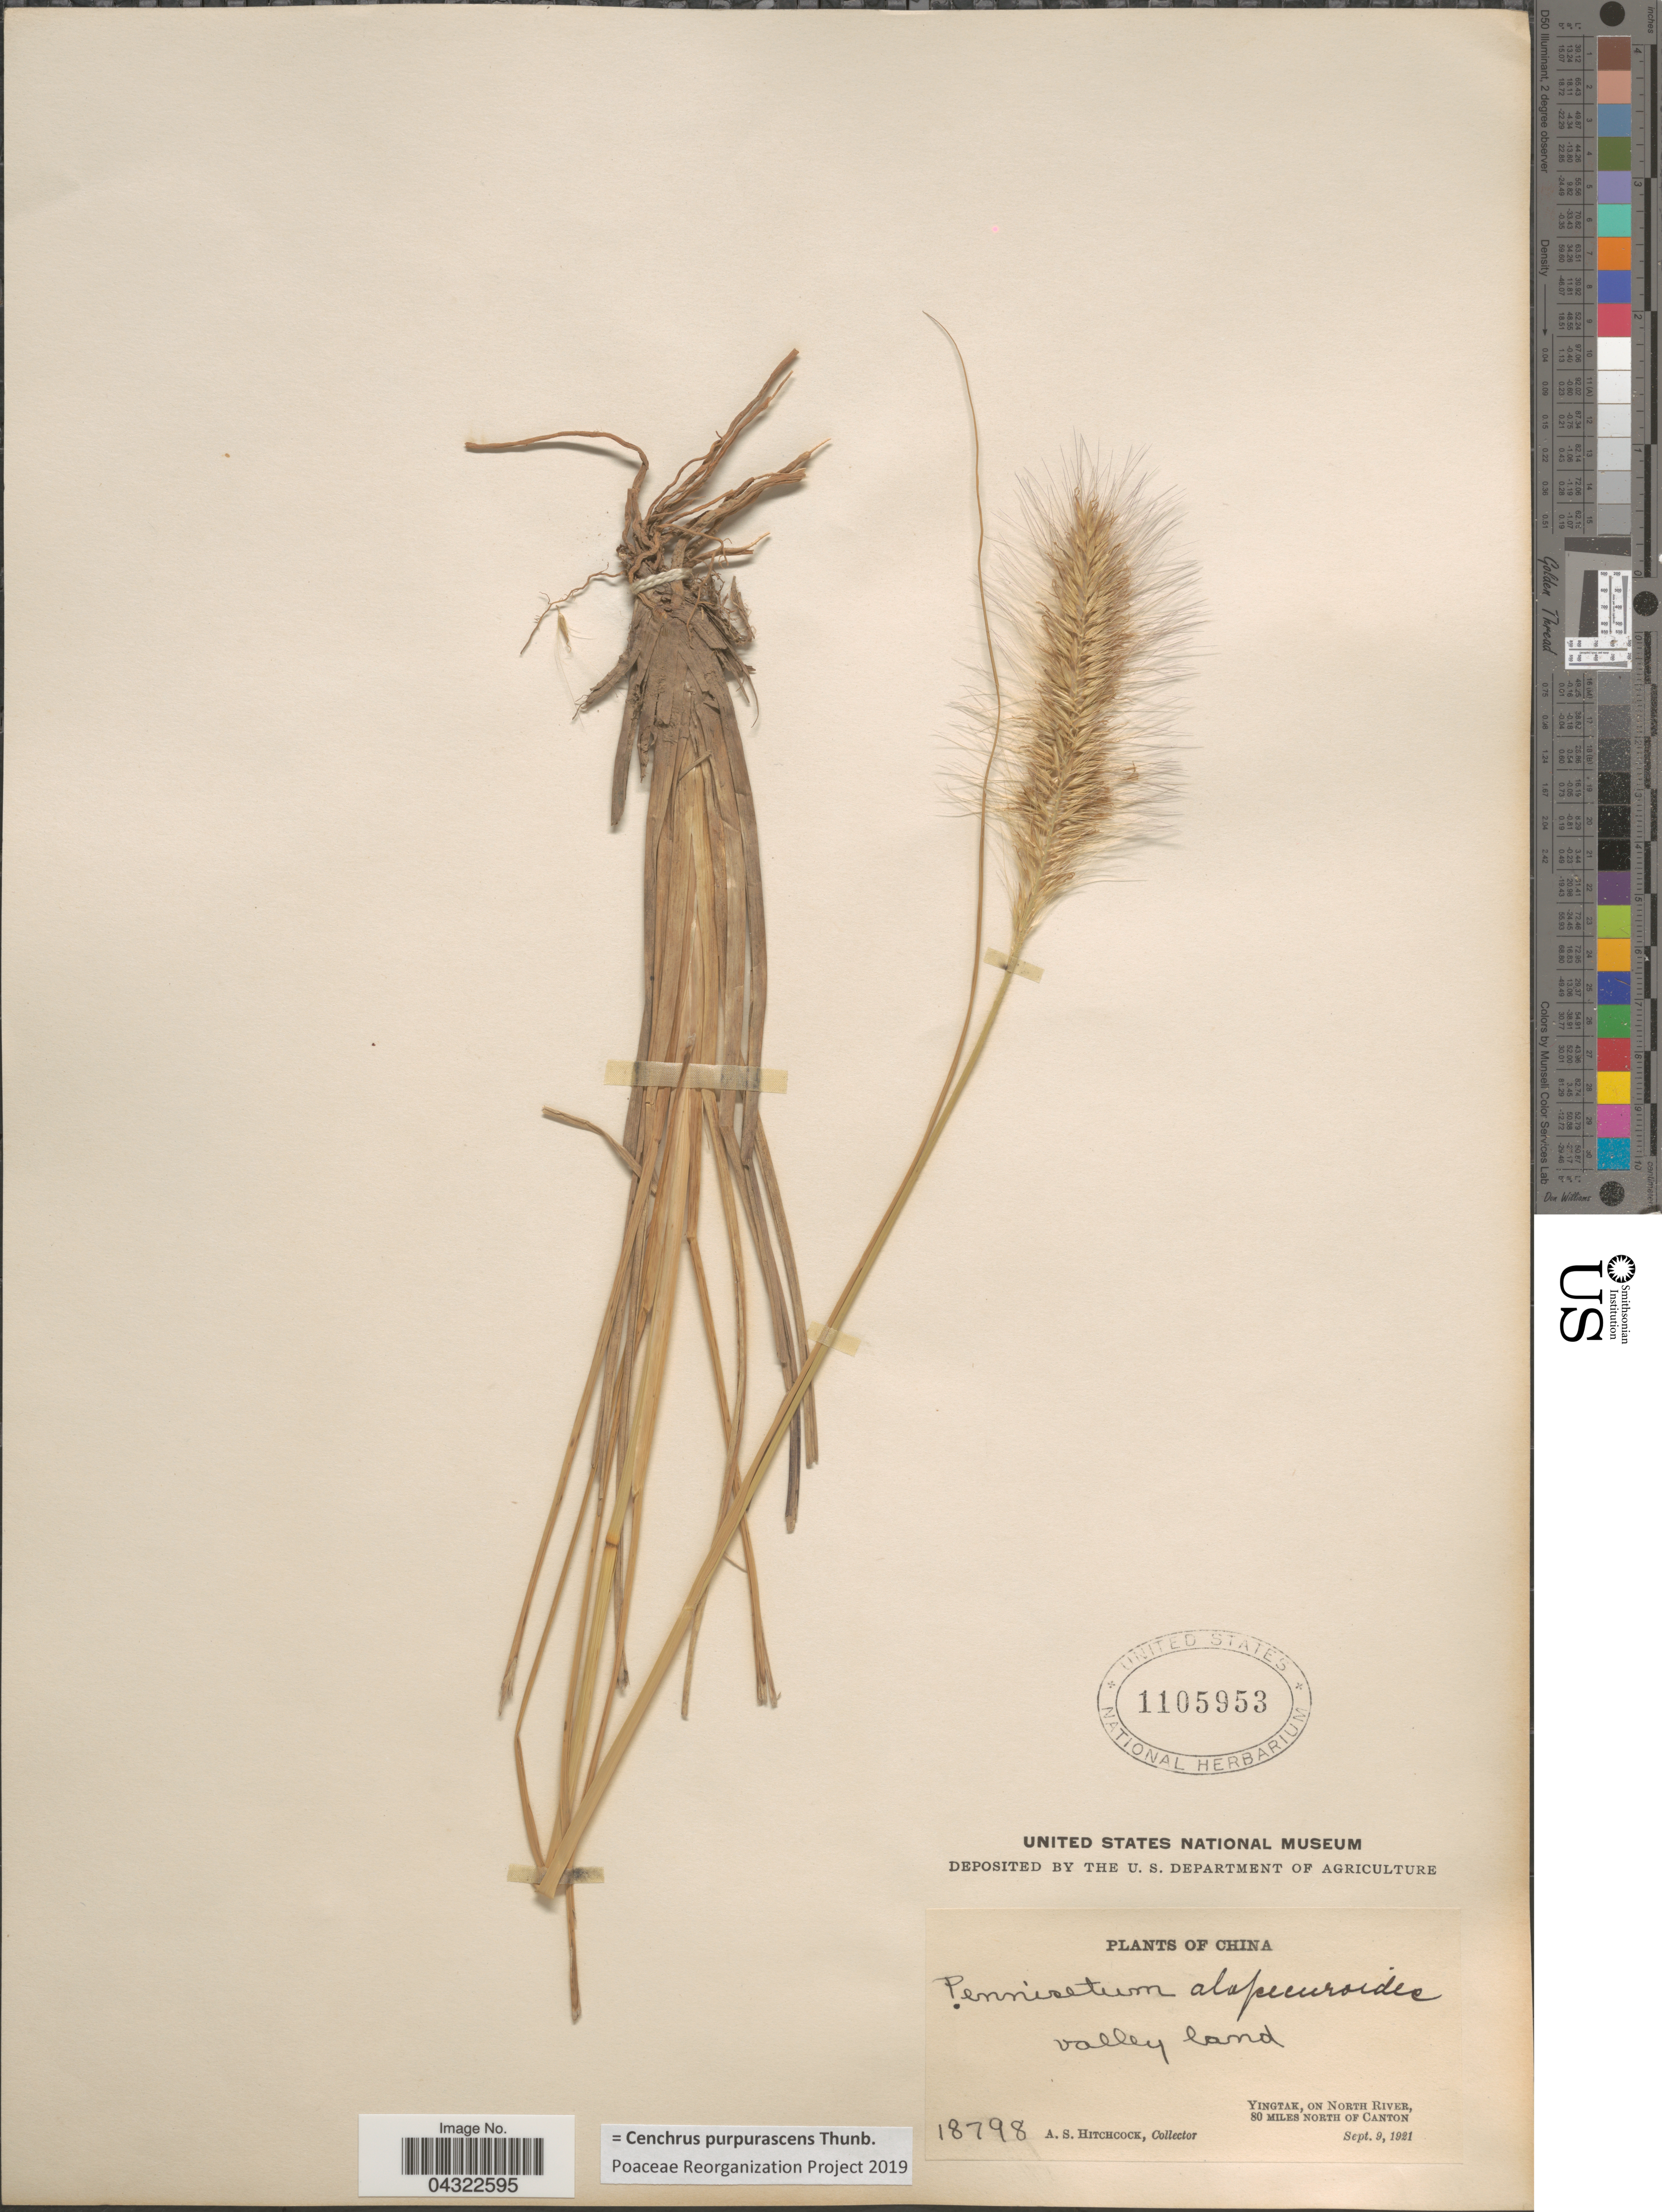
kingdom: Plantae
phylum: Tracheophyta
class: Liliopsida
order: Poales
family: Poaceae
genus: Cenchrus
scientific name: Cenchrus purpurascens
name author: Thunb.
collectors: A. S. Hitchcock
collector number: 18798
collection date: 1921-09-09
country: China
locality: Valley land. Yingtak, on North River, 80 Miles North Of Canton.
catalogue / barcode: US 1105953